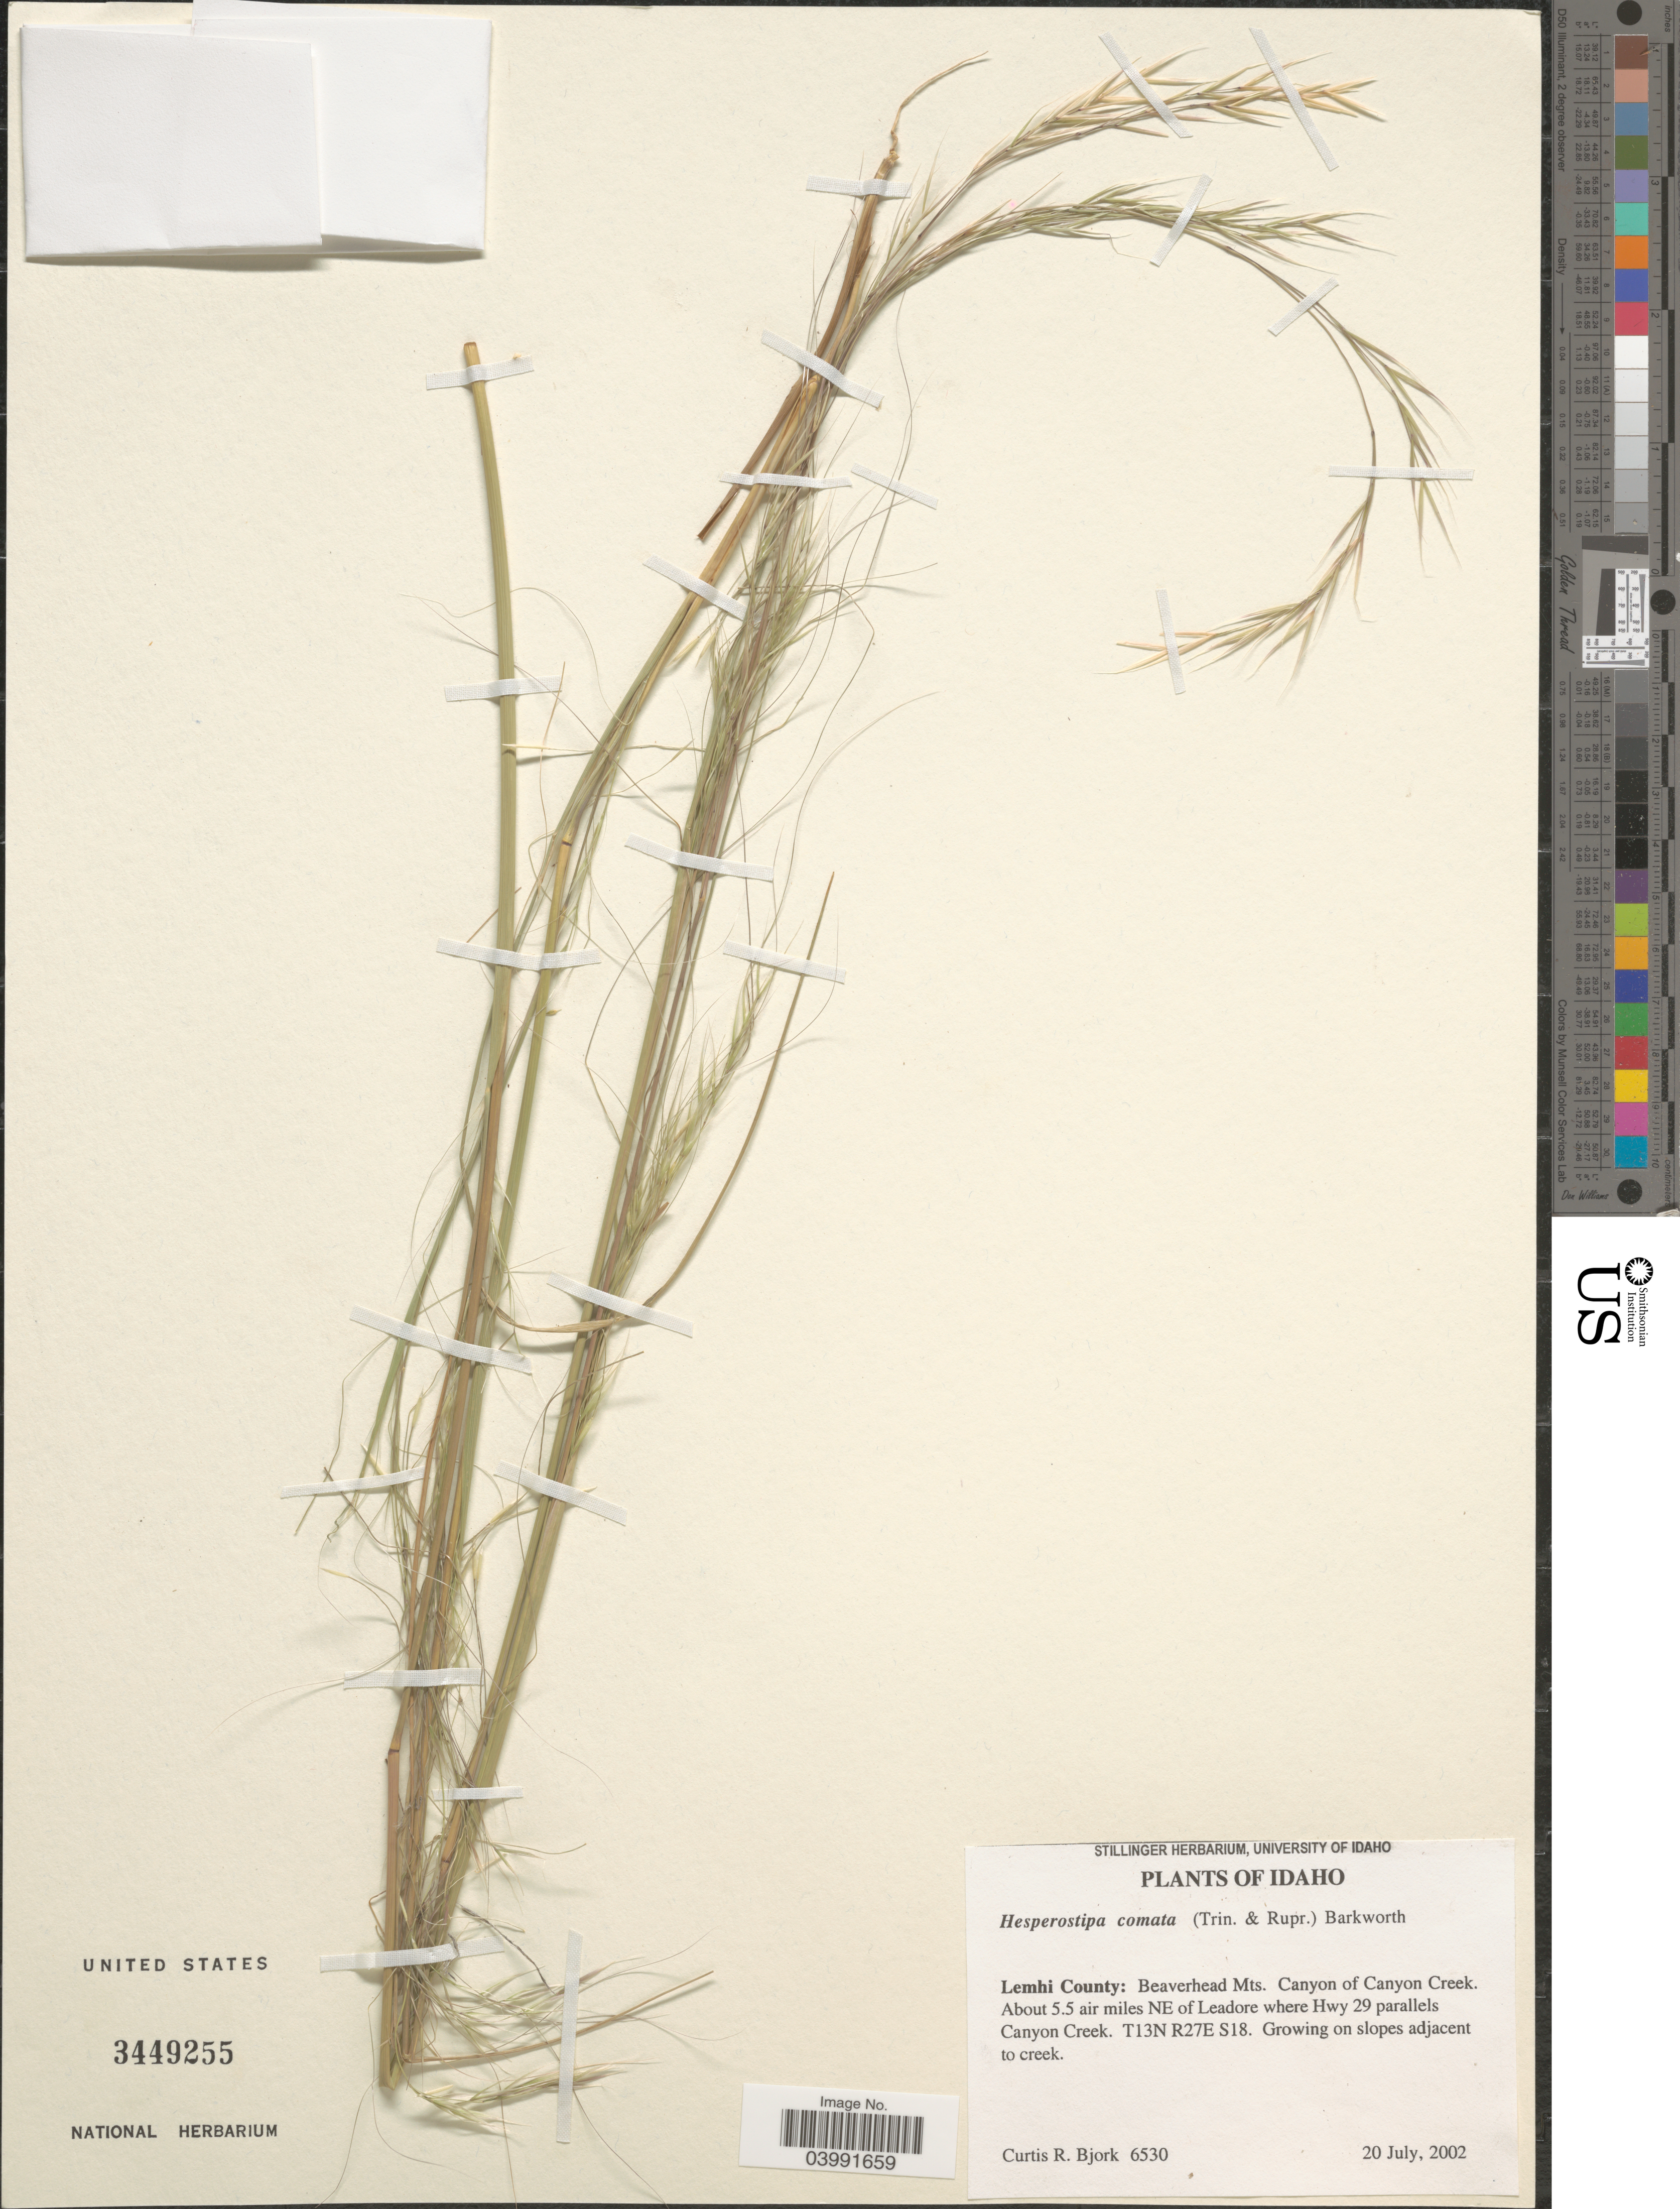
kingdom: Plantae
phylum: Tracheophyta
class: Liliopsida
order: Poales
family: Poaceae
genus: Hesperostipa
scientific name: Hesperostipa comata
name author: (Trin. & Rupr.) Barkworth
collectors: C. Bjork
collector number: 6530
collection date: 2002-07-20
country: United States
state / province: Idaho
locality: Lemhi County: Beaverhead Mts. Canyon of Canyon Creek. About 5.5 air miles NE of Leadore where Hwy 29 parallels Canyon Creek. T13N R27E S18.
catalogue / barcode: US 3449255